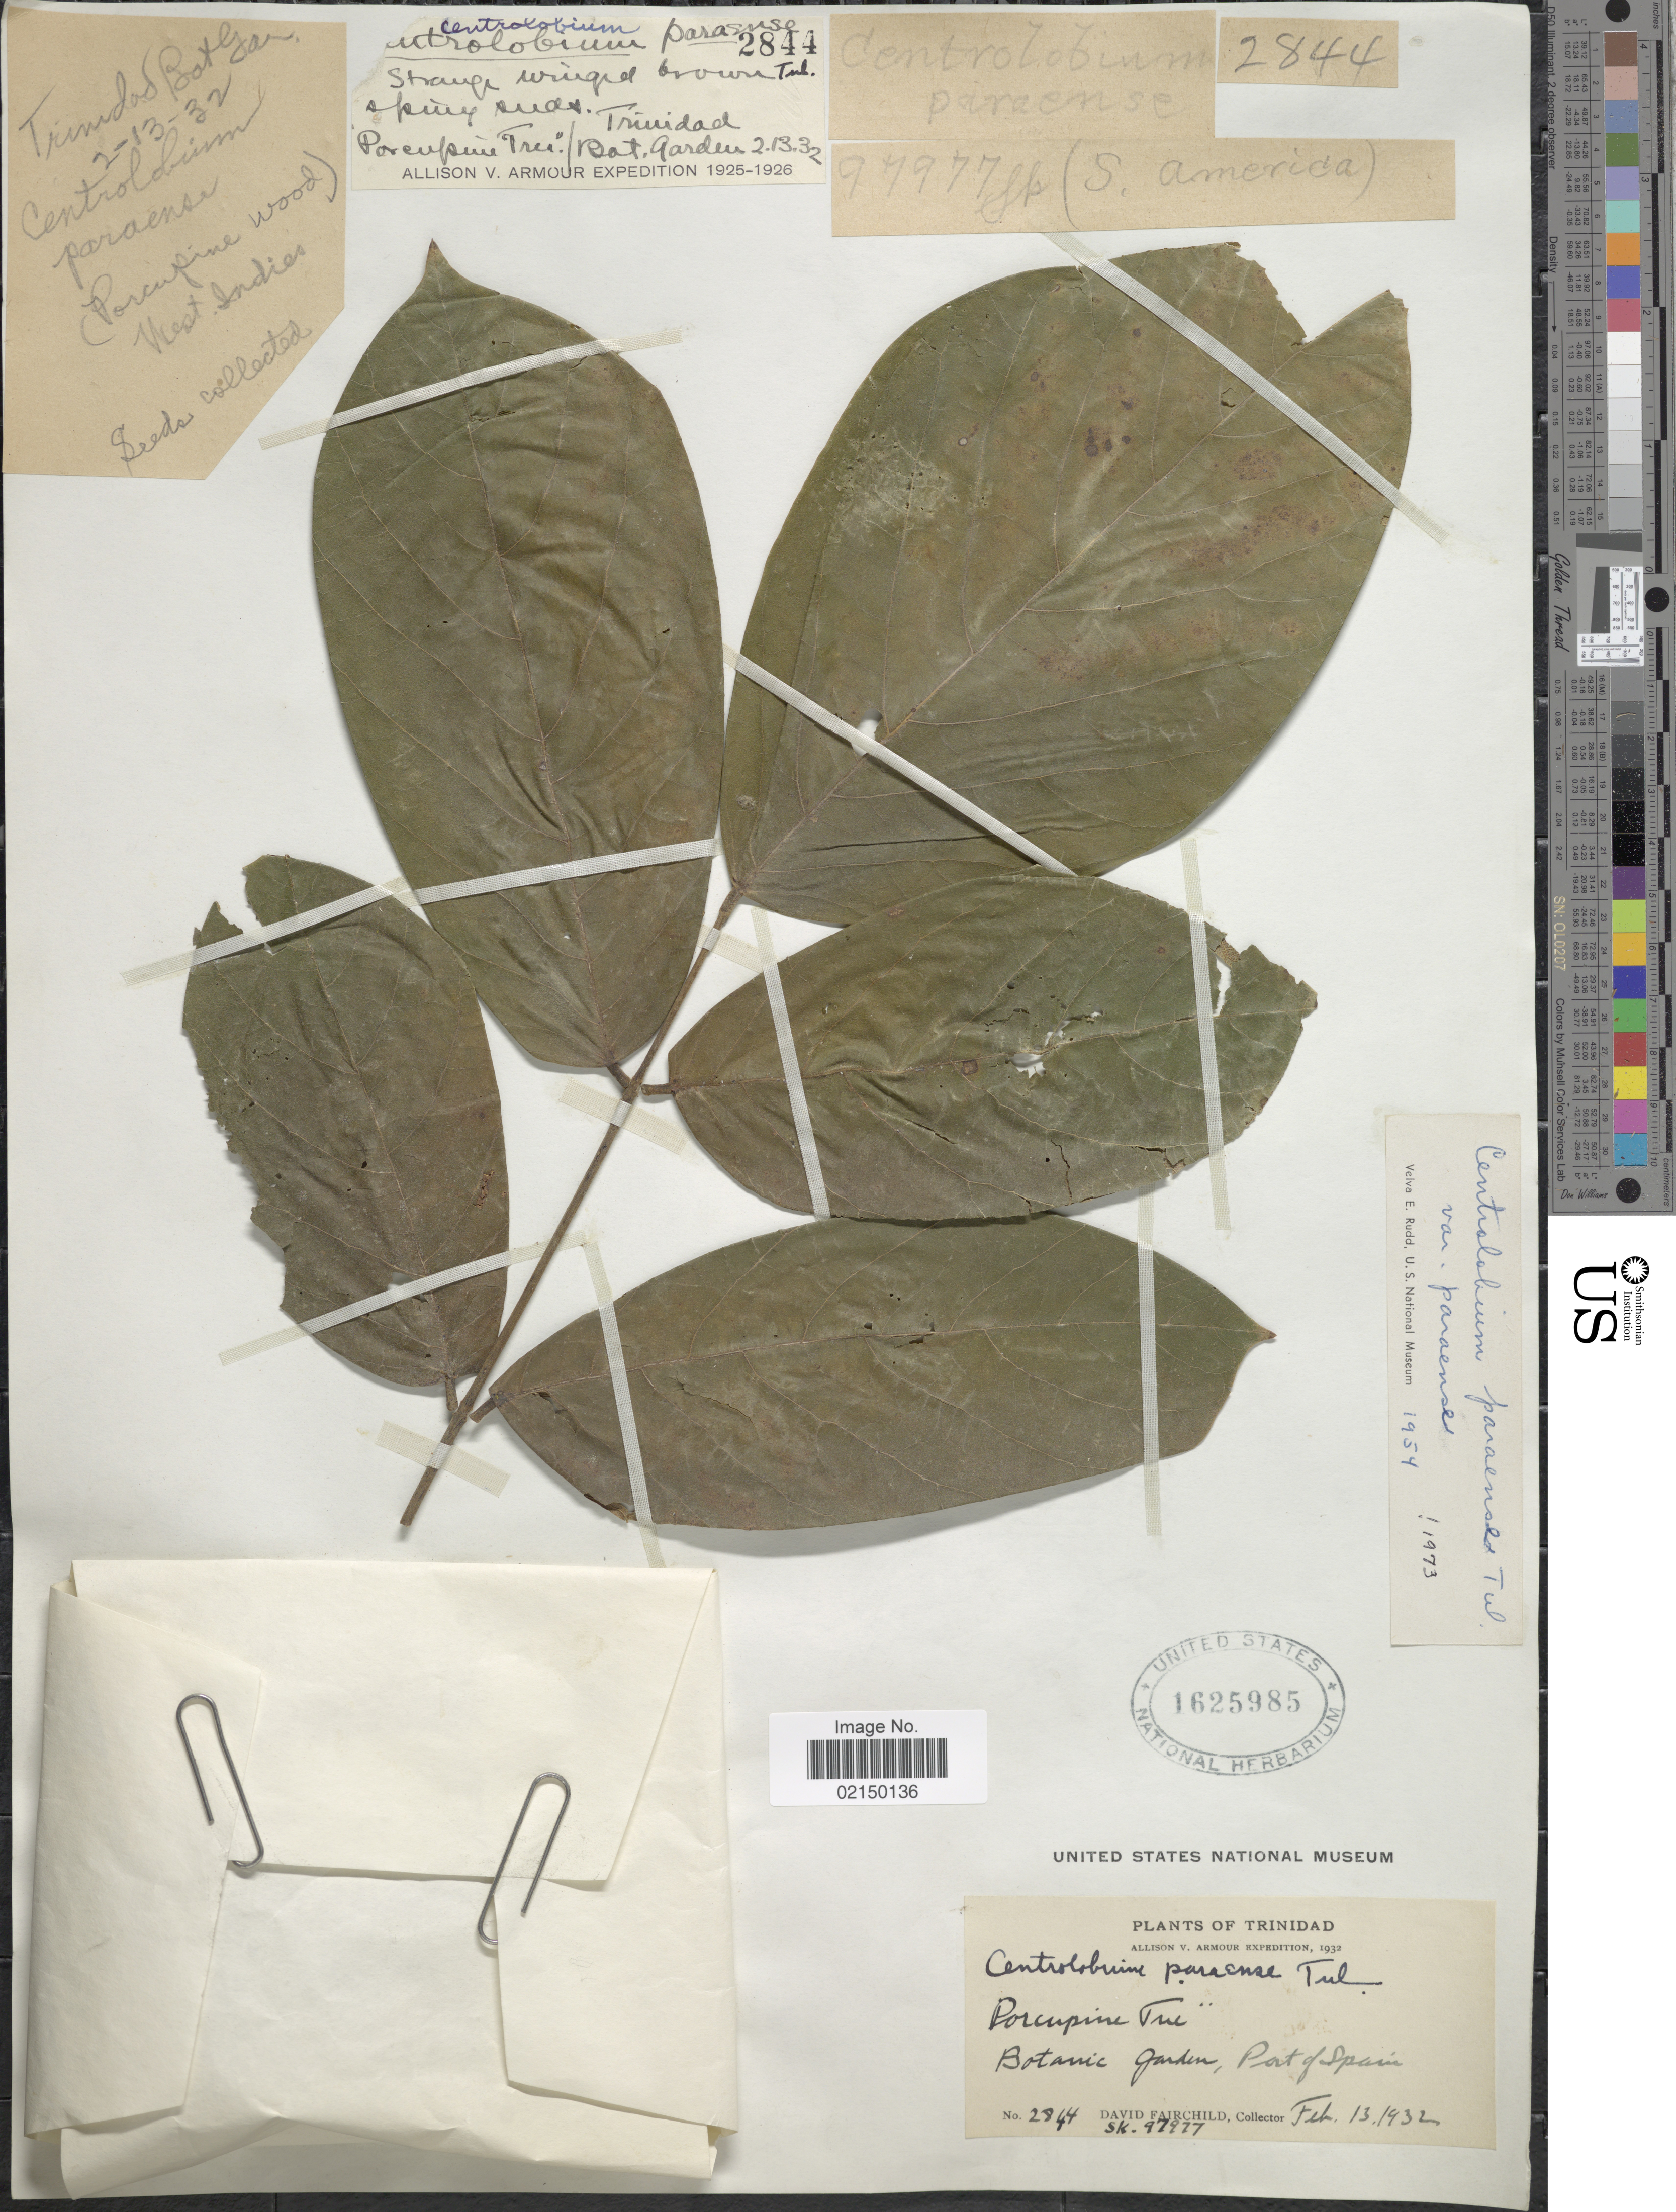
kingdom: Plantae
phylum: Tracheophyta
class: Magnoliopsida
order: Fabales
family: Fabaceae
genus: Centrolobium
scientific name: Centrolobium paraense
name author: Tul.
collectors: D. Fairchild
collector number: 2844/SK97977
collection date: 1932-02-13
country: Trinidad and Tobago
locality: Botanic Garden, Port of Spain, Allison v. Armour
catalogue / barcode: US 1625985